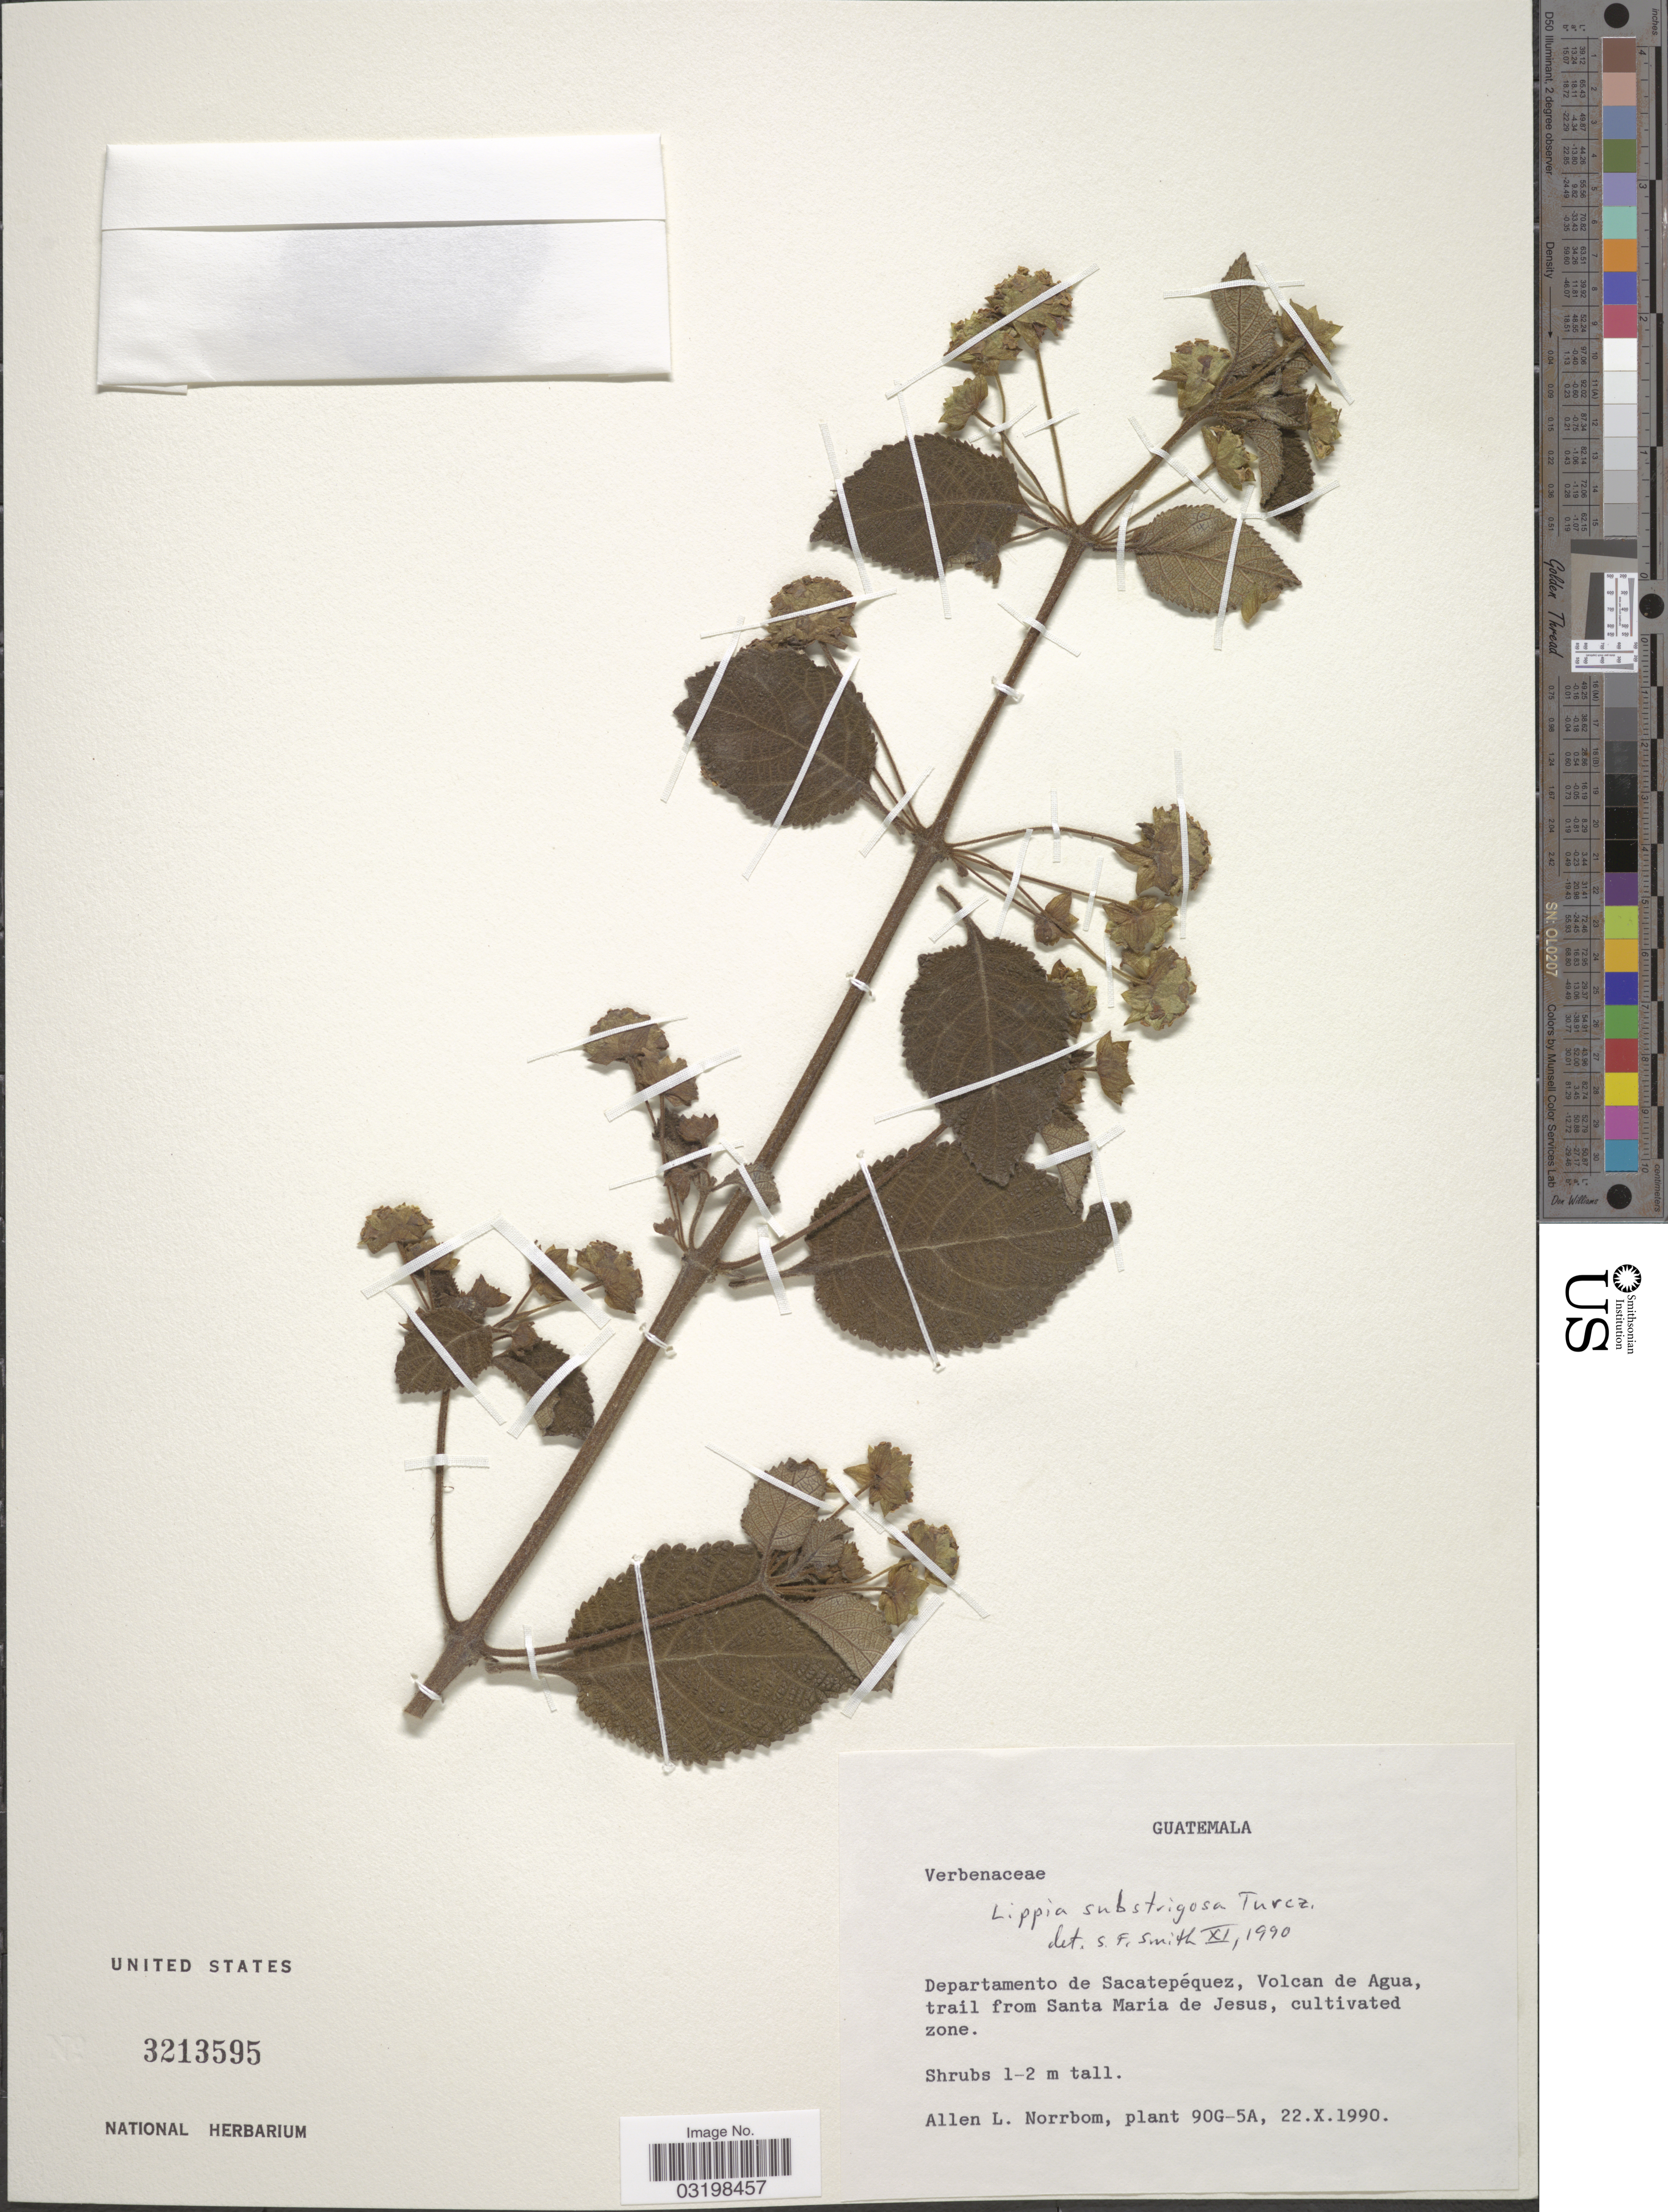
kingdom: Plantae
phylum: Tracheophyta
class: Magnoliopsida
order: Lamiales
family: Verbenaceae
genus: Lippia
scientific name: Lippia umbellata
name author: Cav.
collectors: A. L. Norrbom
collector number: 90G-5A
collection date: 1990-10-22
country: Guatemala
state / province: Sacatepéquez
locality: Departamento de Sacatepéquez, Volcan de Agua, trail from Santa Maria de Jesus.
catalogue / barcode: US 3213595